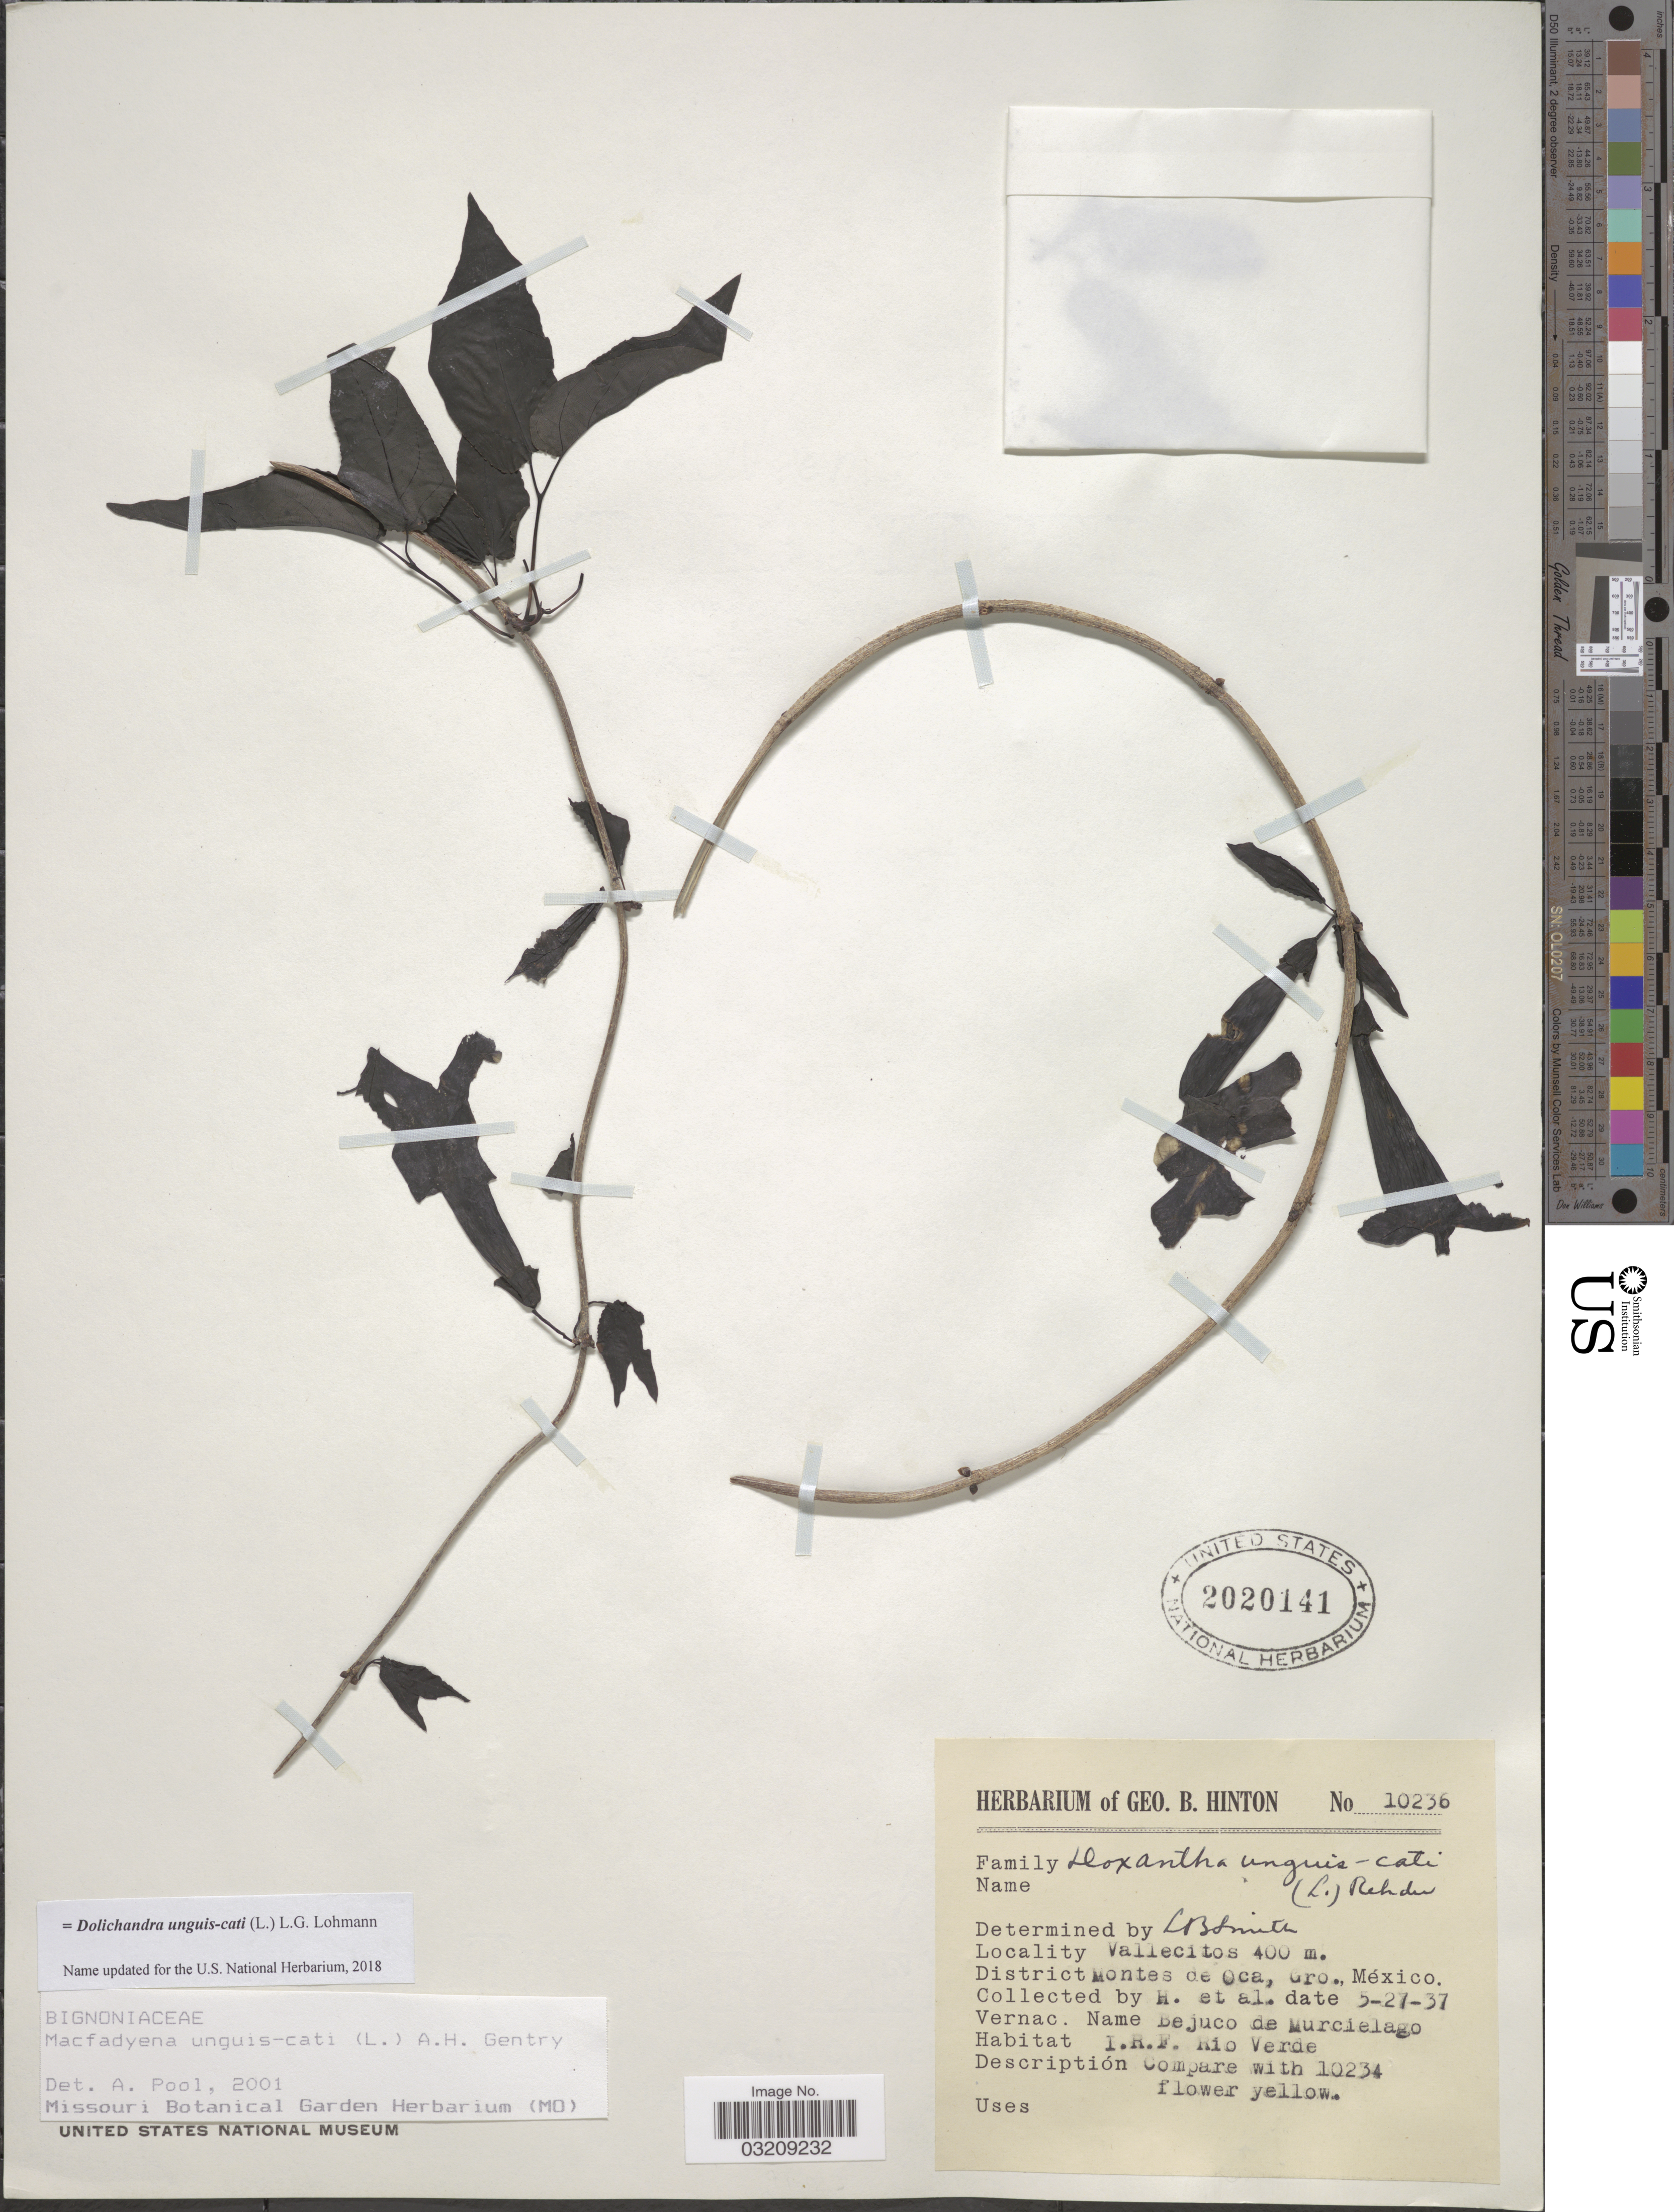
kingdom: Plantae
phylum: Tracheophyta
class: Magnoliopsida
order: Lamiales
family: Bignoniaceae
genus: Dolichandra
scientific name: Dolichandra unguis-cati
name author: (L.) L.G. Lohmann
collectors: G. B. Hinton & et al.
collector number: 10236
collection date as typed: Transcribed d/m/y: 27/5/37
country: Mexico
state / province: Guerrero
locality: Vellecitos. District Montes de Oca. habitat I.R.F. Rio Verde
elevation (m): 400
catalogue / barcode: US 2020141